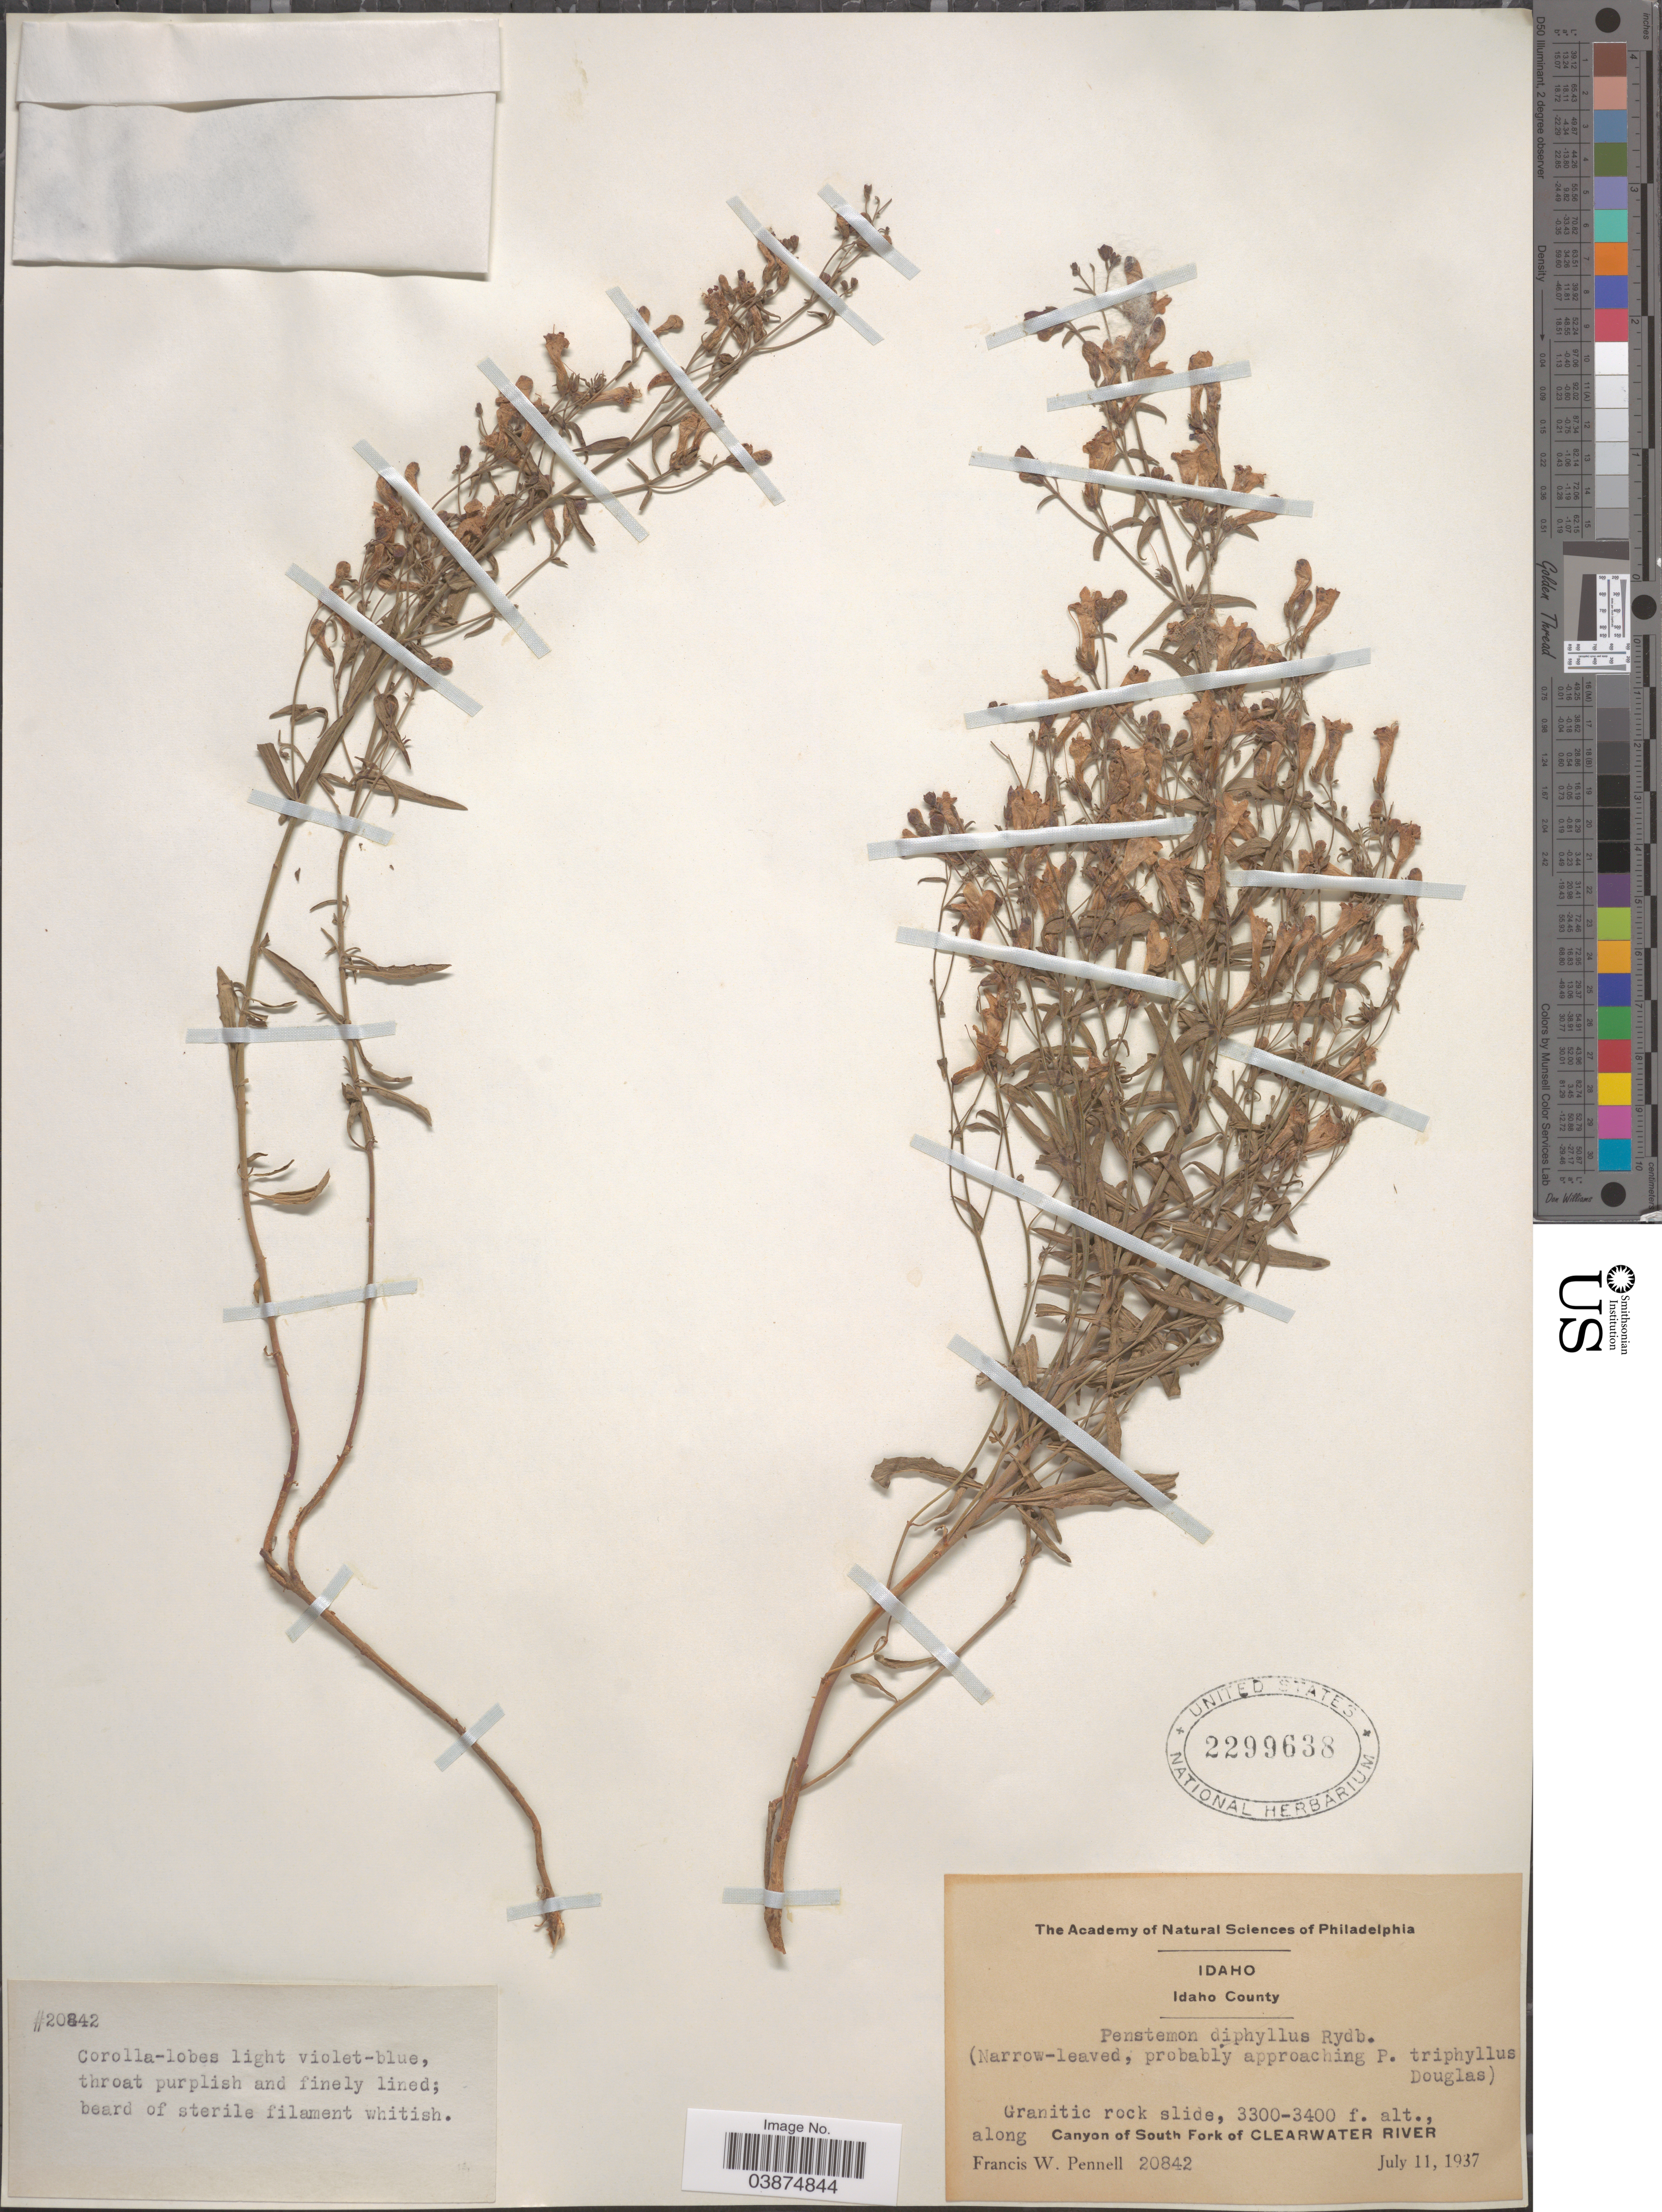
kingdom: Plantae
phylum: Tracheophyta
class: Magnoliopsida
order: Lamiales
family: Plantaginaceae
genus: Penstemon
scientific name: Penstemon diphyllus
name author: Rydb.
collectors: F. W. Pennell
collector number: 20842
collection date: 1937-07-11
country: United States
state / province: Idaho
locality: Idaho County. Along Canyon of South Fork of Clearwater River.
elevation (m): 1006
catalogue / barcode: US 2299638